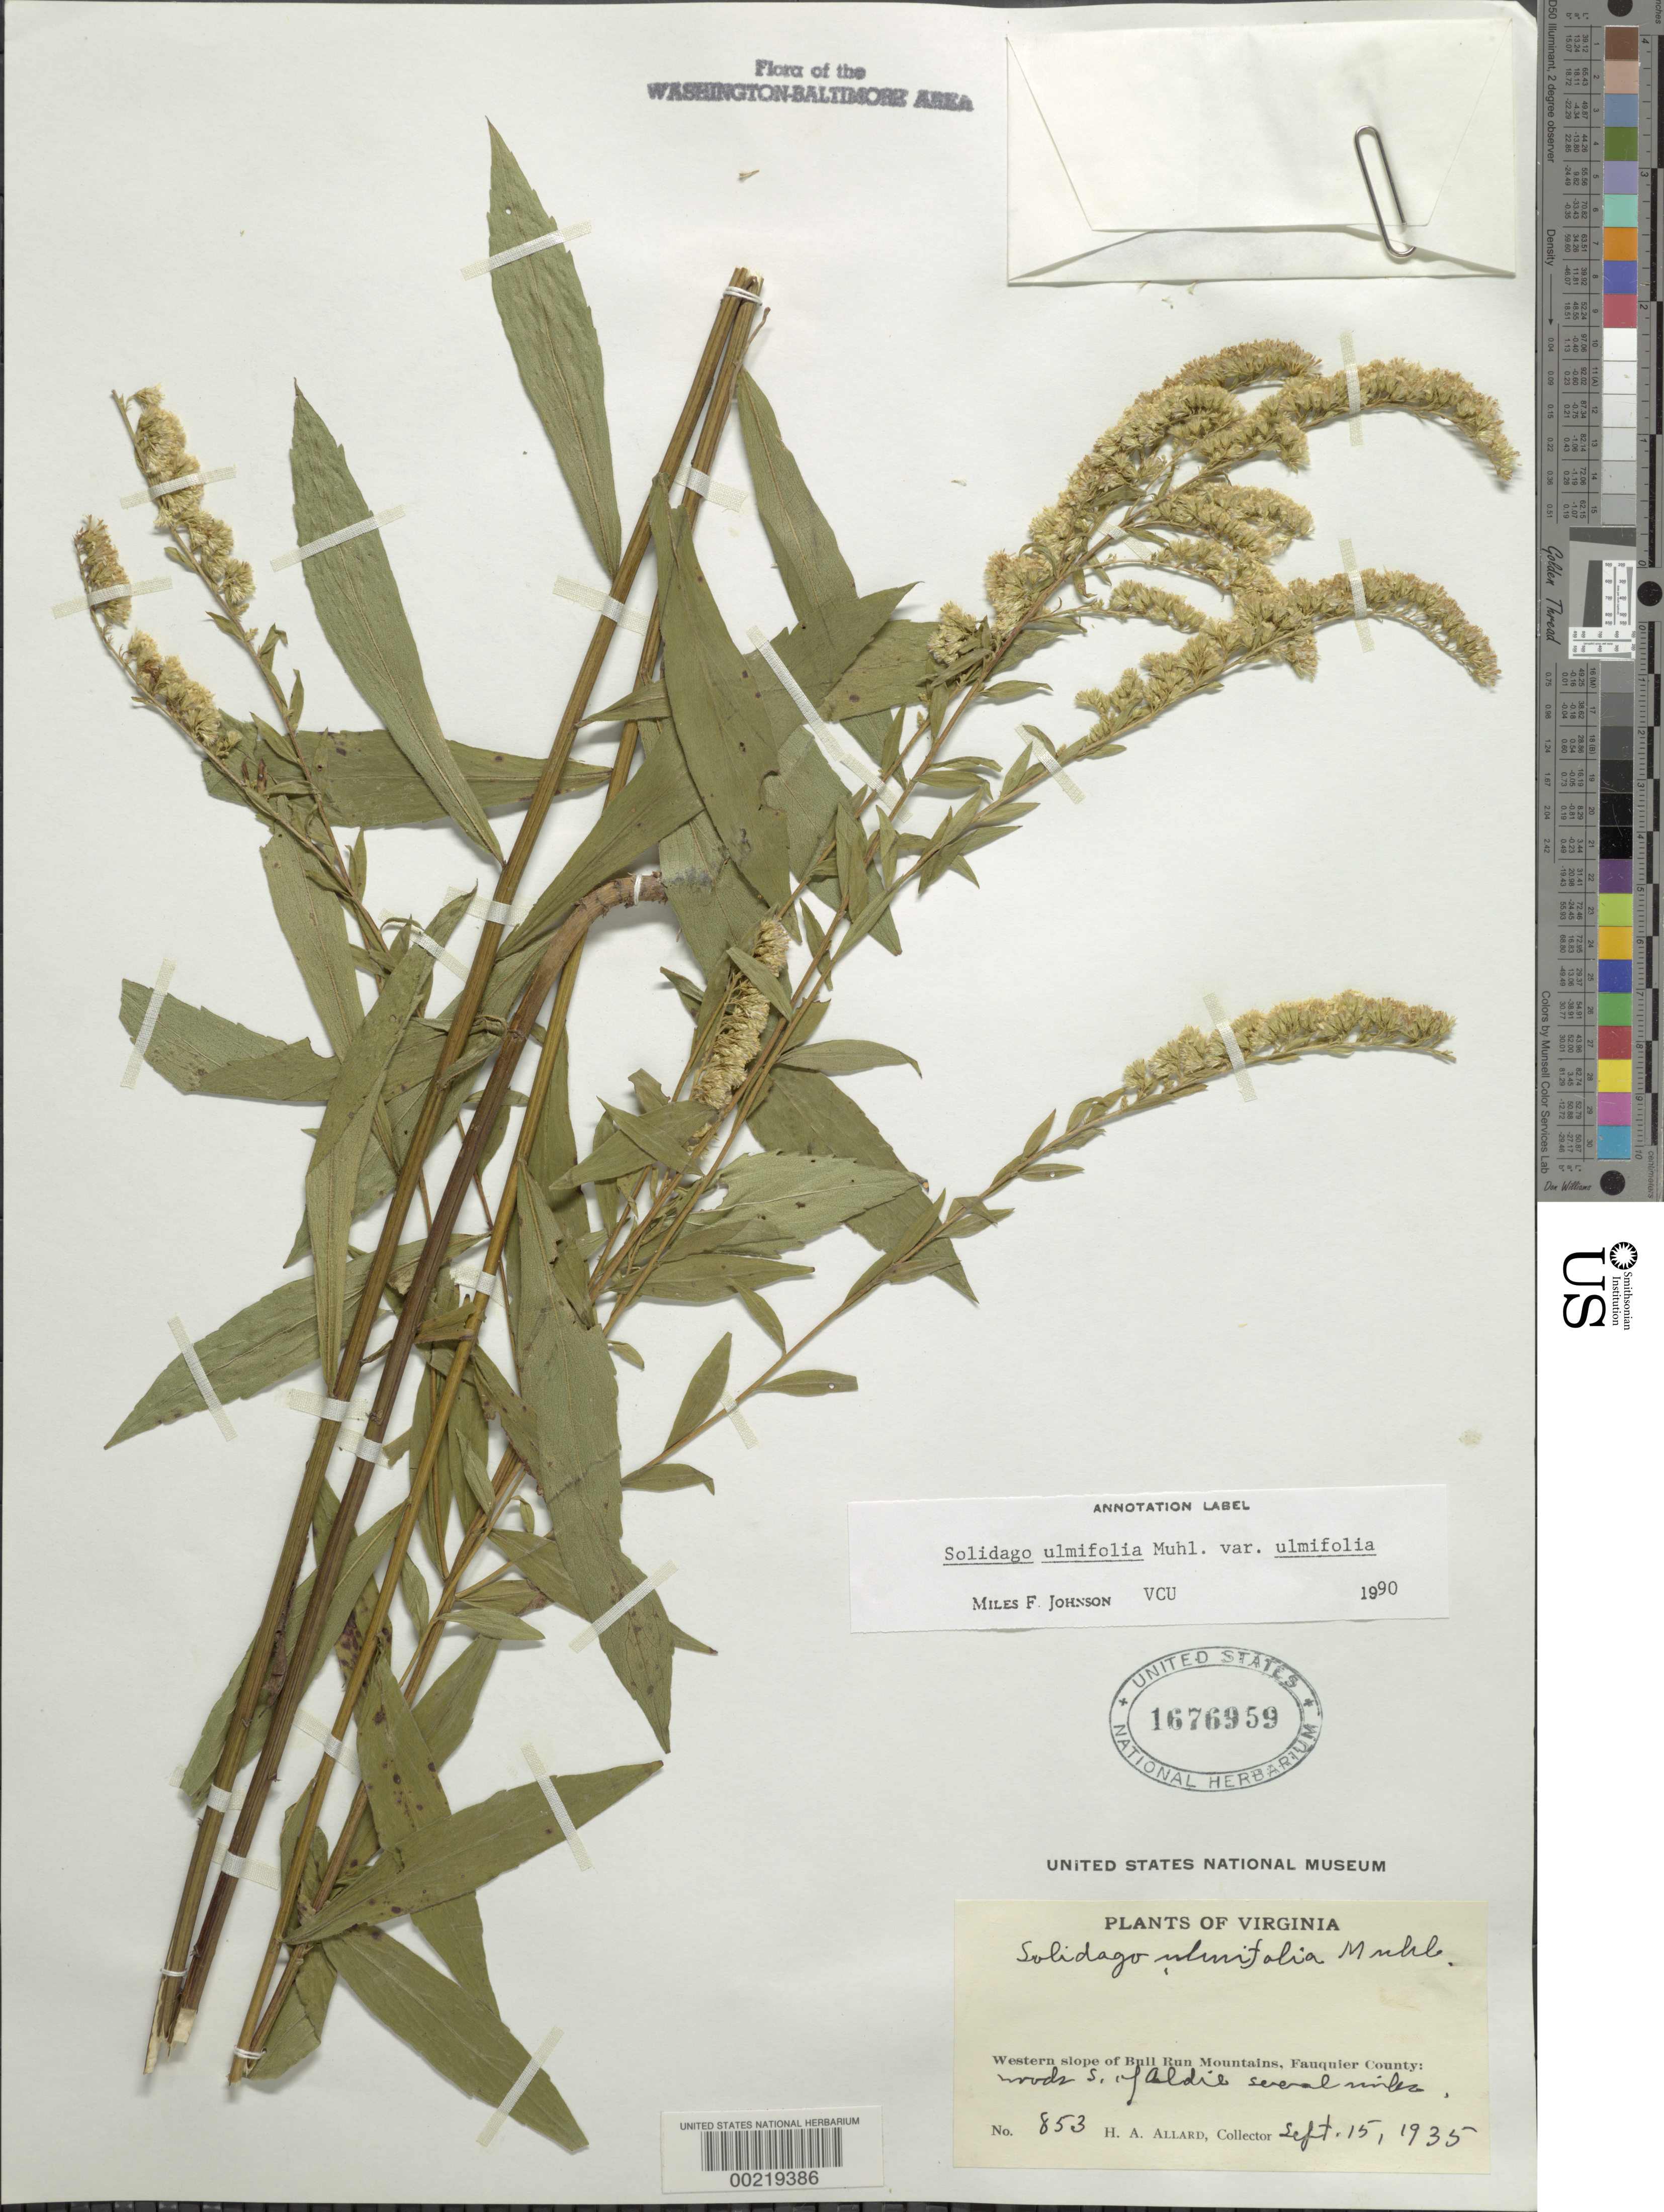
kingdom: Plantae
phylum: Tracheophyta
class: Magnoliopsida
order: Asterales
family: Asteraceae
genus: Solidago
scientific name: Solidago ulmifolia var. ulmifolia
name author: Muhl.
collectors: H. A. Allard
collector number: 853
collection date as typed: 15 Sep 1935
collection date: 1935-09-15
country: United States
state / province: Virginia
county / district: Fauquier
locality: South of Aldie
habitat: Woods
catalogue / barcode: US 1676959